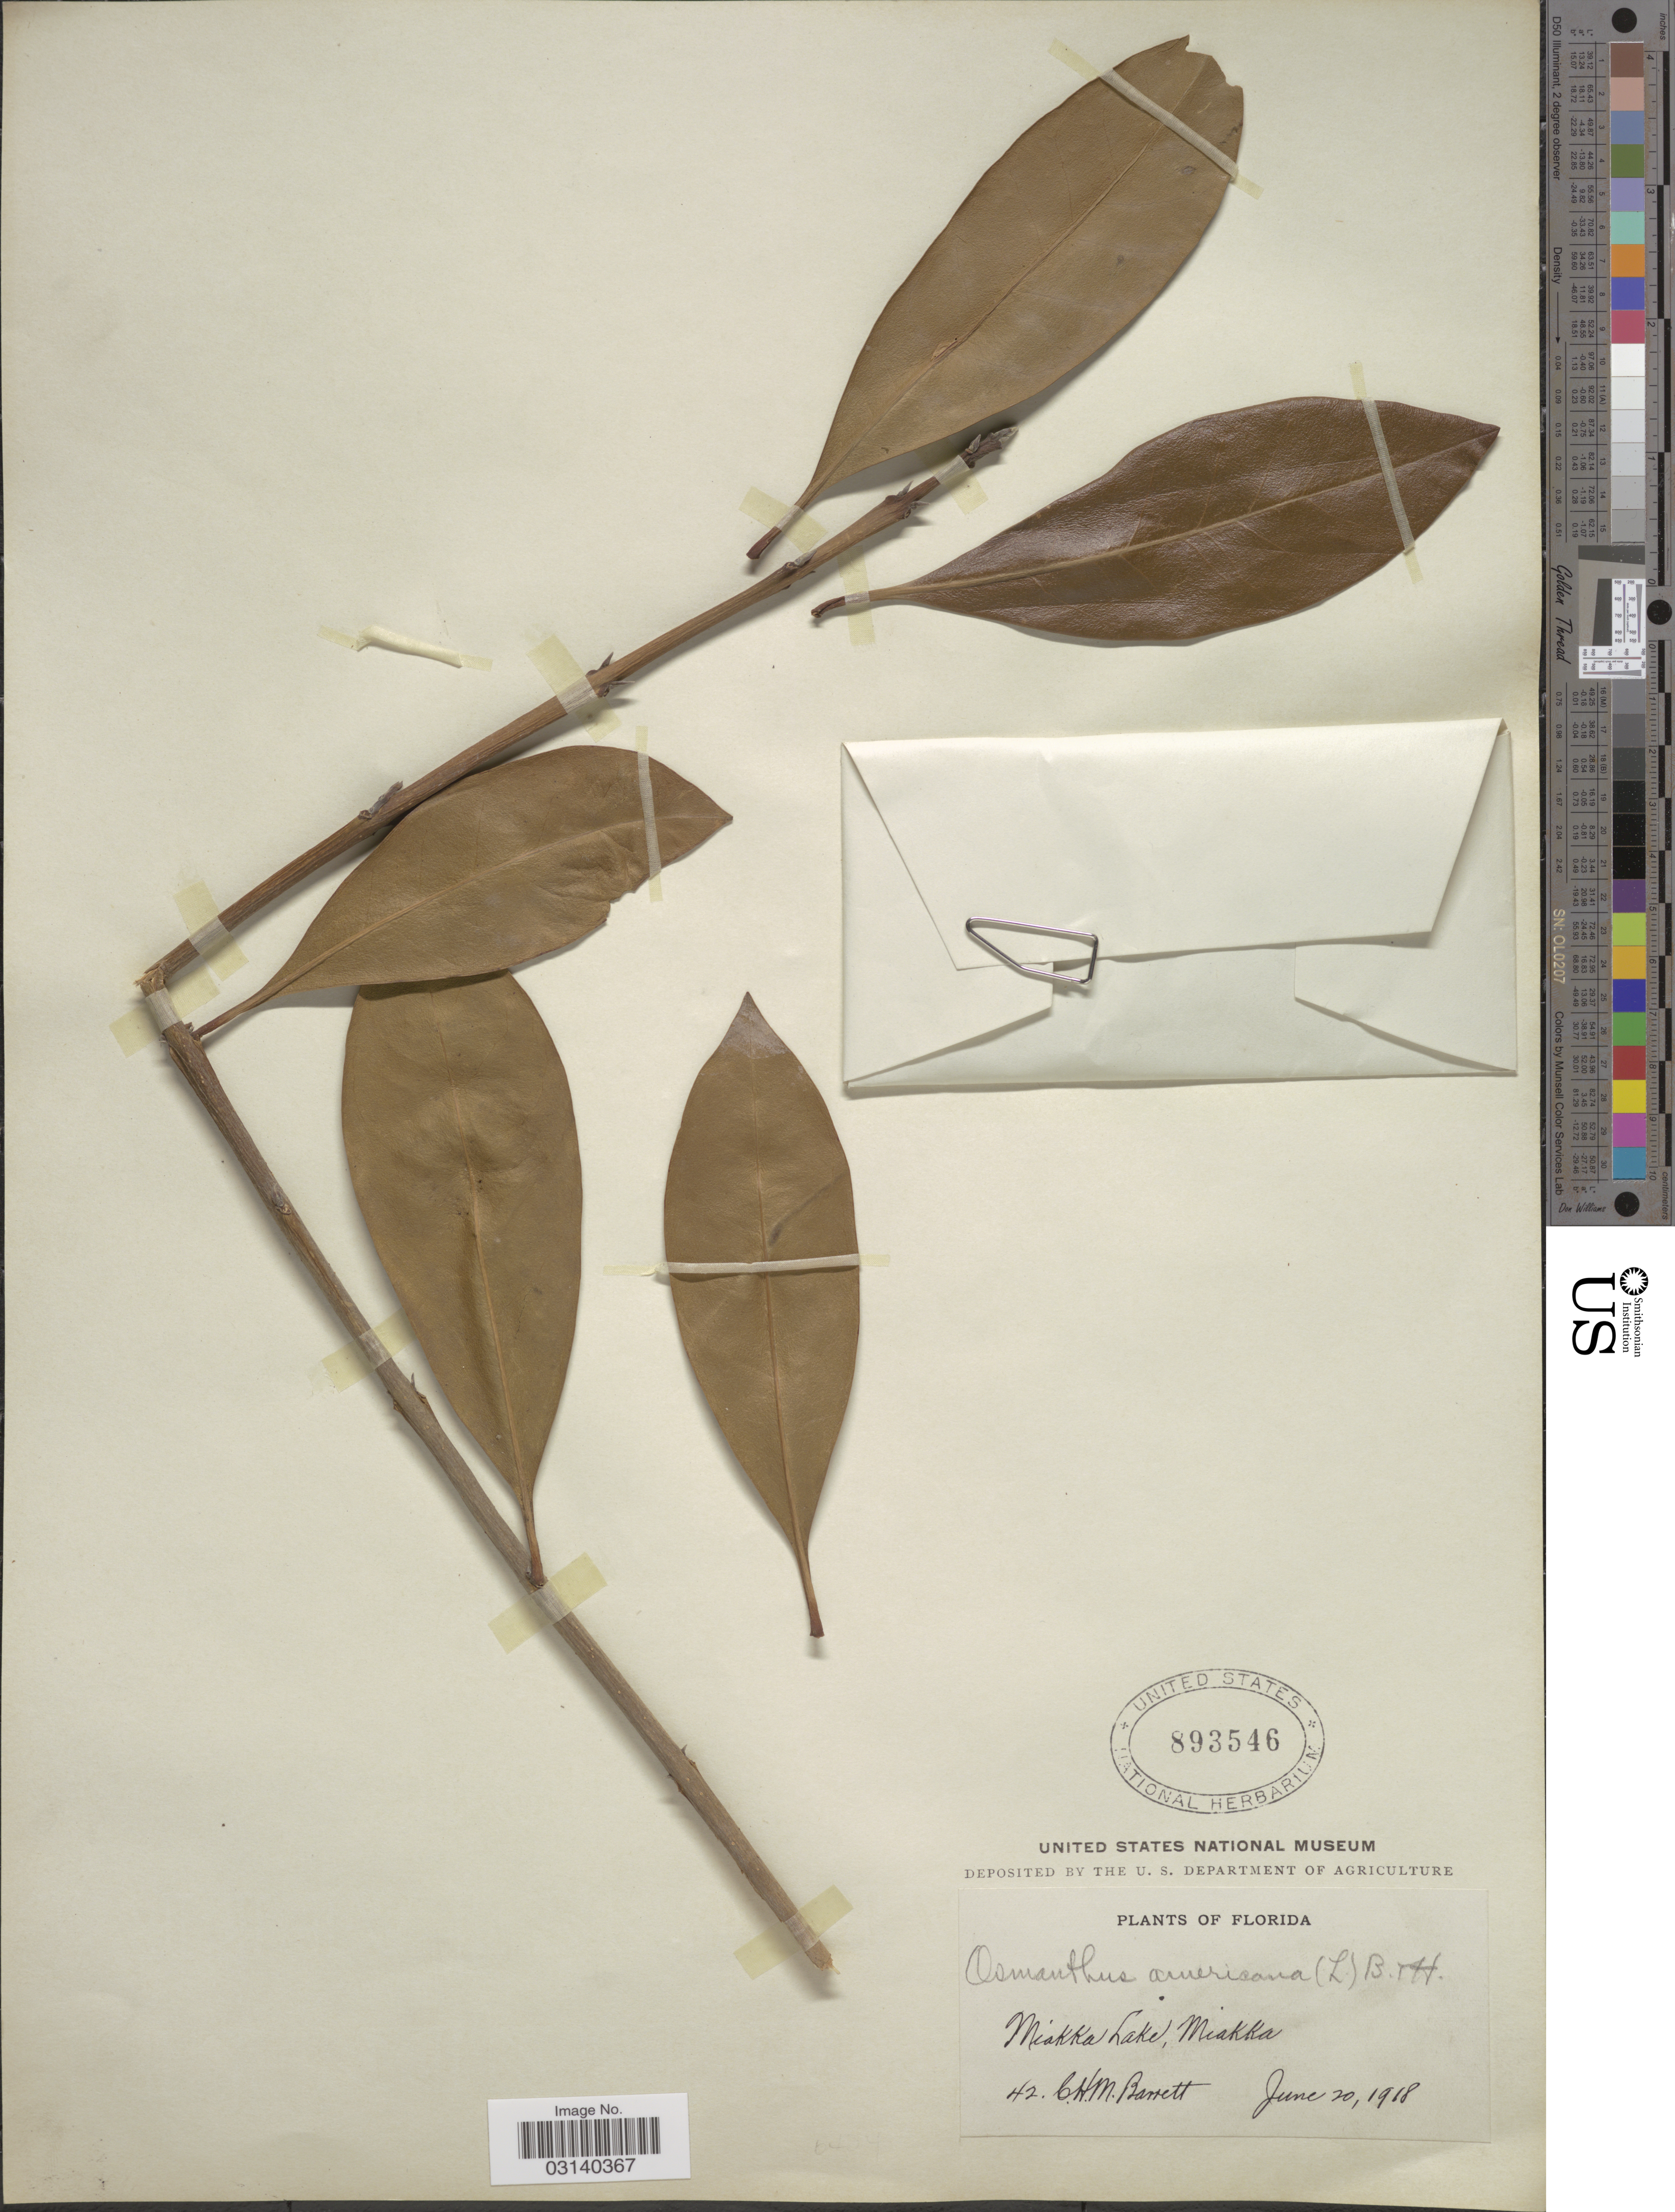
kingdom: Plantae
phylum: Tracheophyta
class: Magnoliopsida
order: Lamiales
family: Oleaceae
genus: Osmanthus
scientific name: Osmanthus americanus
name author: (L.) A. Gray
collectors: C. Barrett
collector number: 42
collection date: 1918-06-20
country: United States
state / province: Florida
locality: Miakka Lake, Miakka.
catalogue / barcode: US 893546